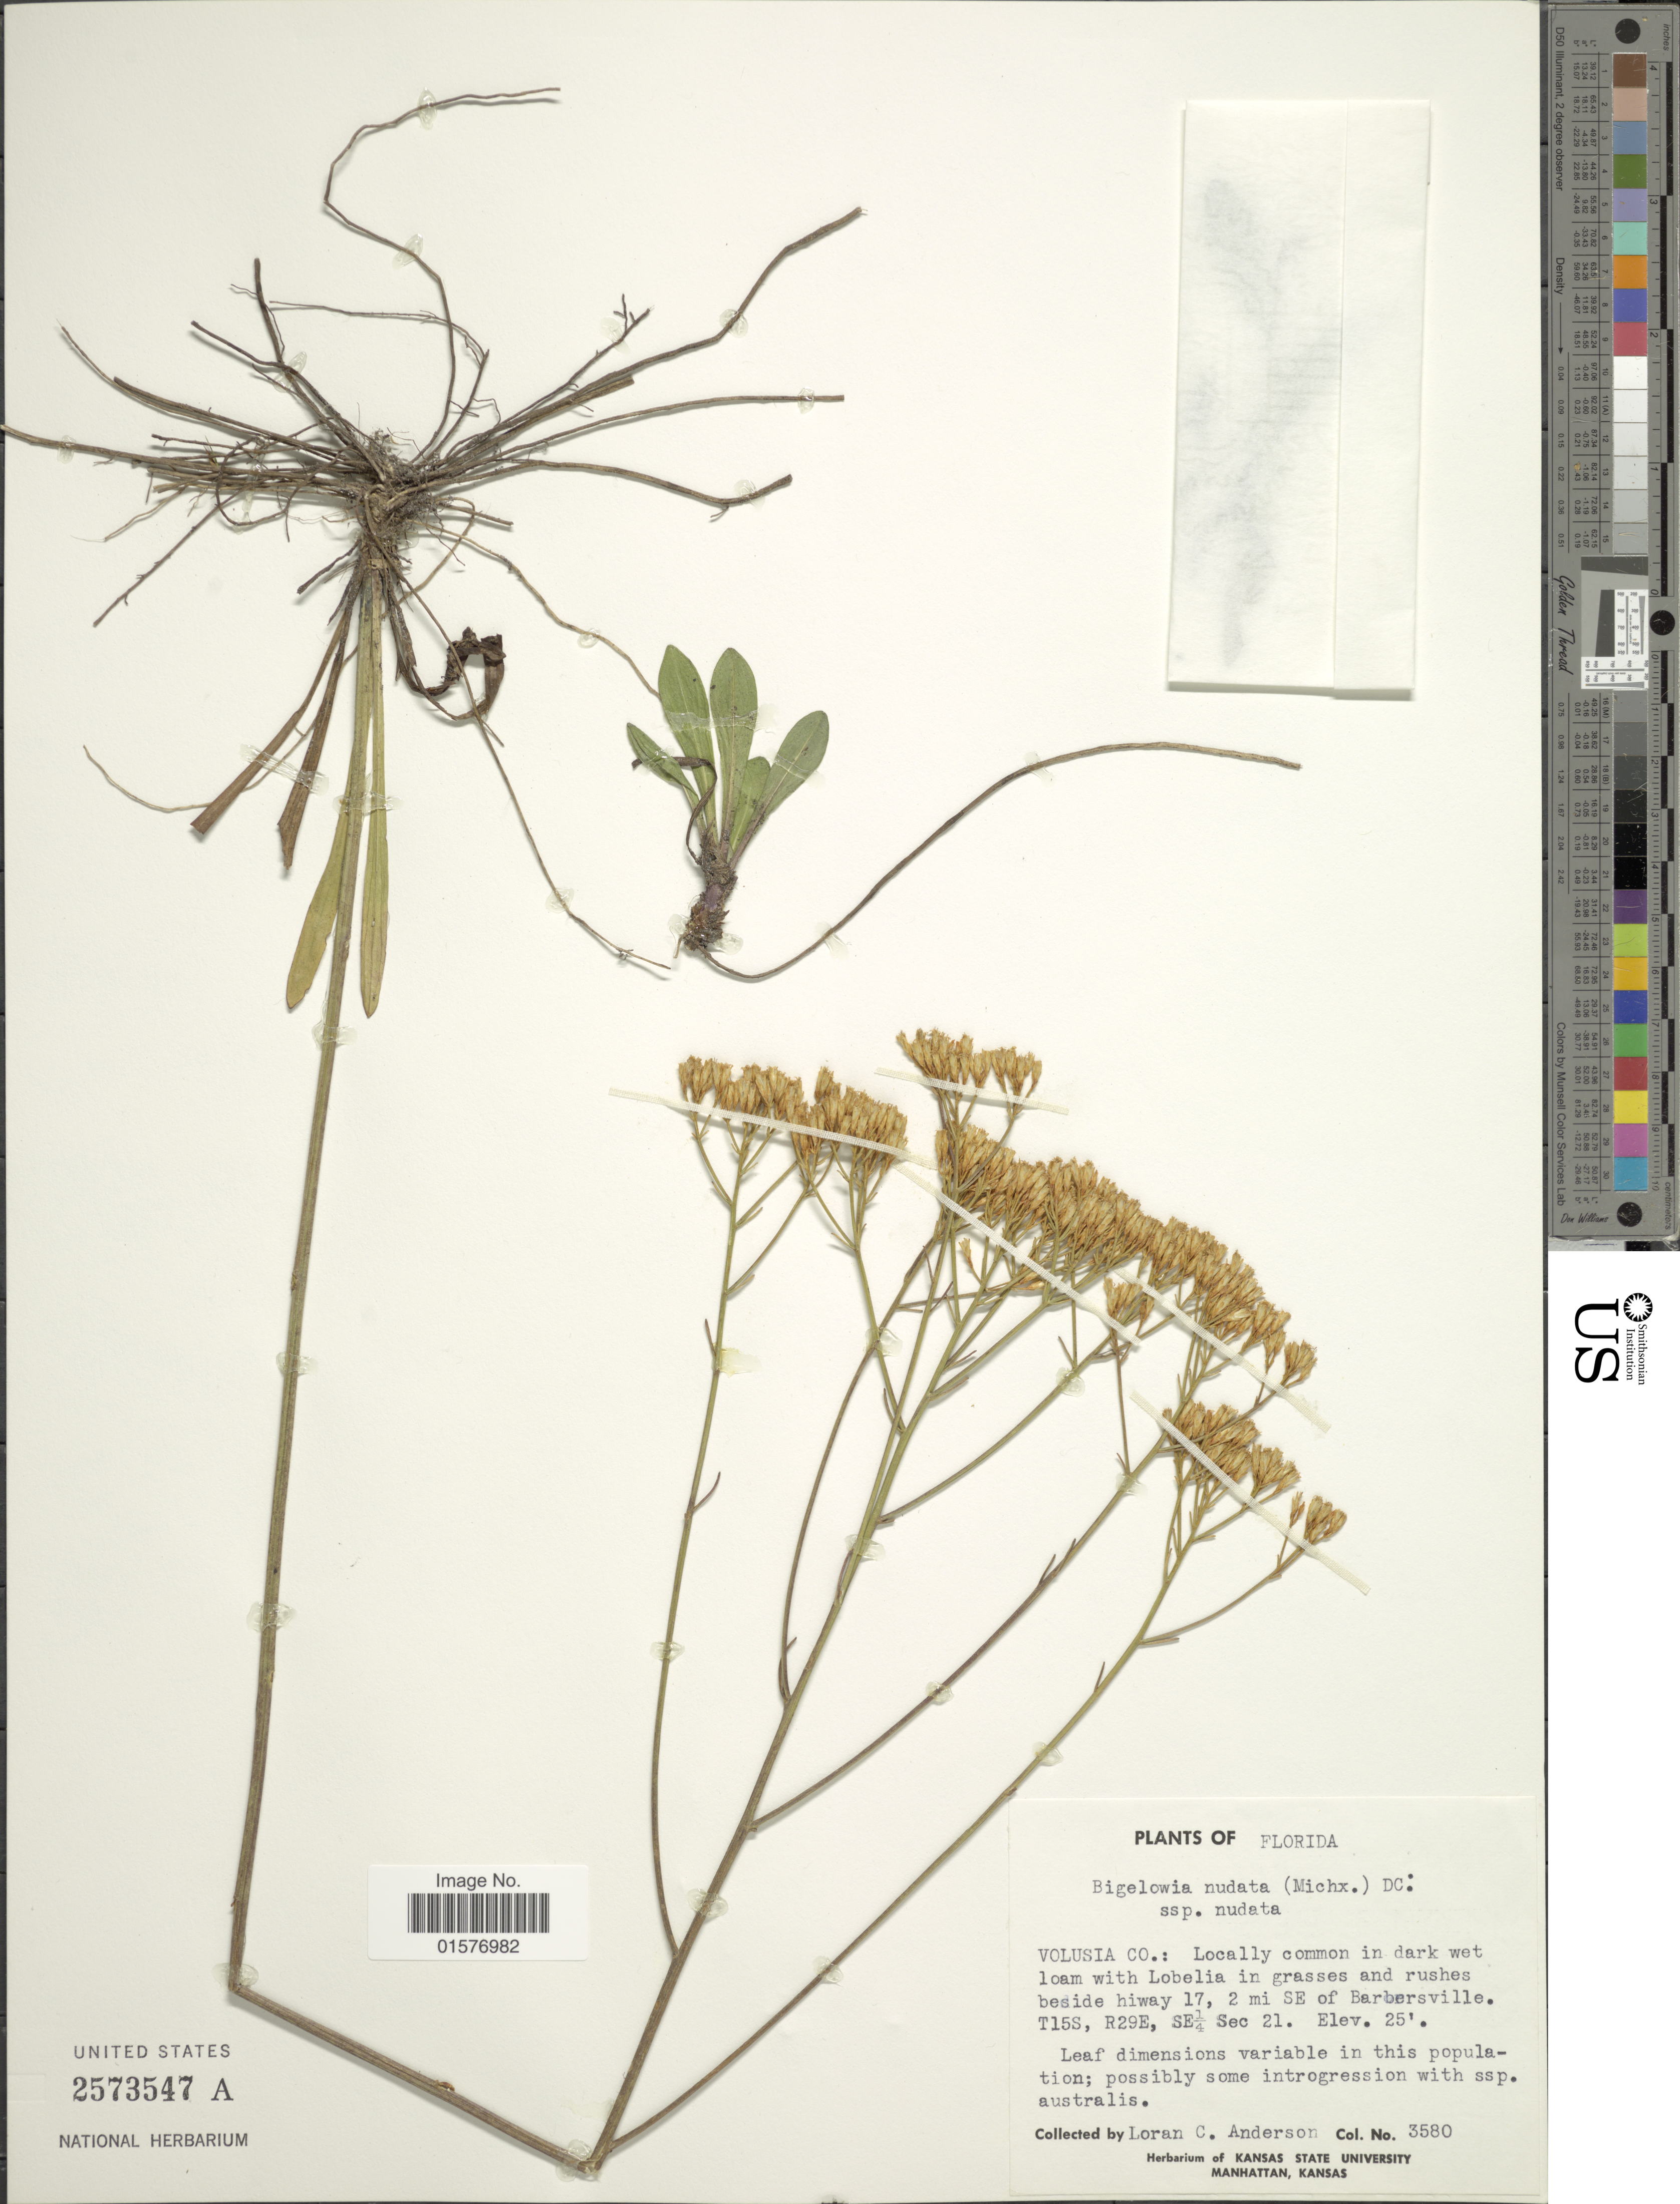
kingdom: Plantae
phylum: Tracheophyta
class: Magnoliopsida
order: Asterales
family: Asteraceae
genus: Bigelowia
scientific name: Bigelowia nudata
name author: (Michx.) DC.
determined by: Urbatsch, Lowell E., Curator (LSU), Louisiana State University (UNITED STATES)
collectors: L. C. Anderson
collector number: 3580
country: United States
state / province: Florida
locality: Volusia Co.: Locally common in dark wet loam with Lobelia in grasses and rushes beside hiway 17, 2 mi SE of Barbersville, T15S, R29E, SE¼ Sec. 21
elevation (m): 8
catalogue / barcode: US 2573547A